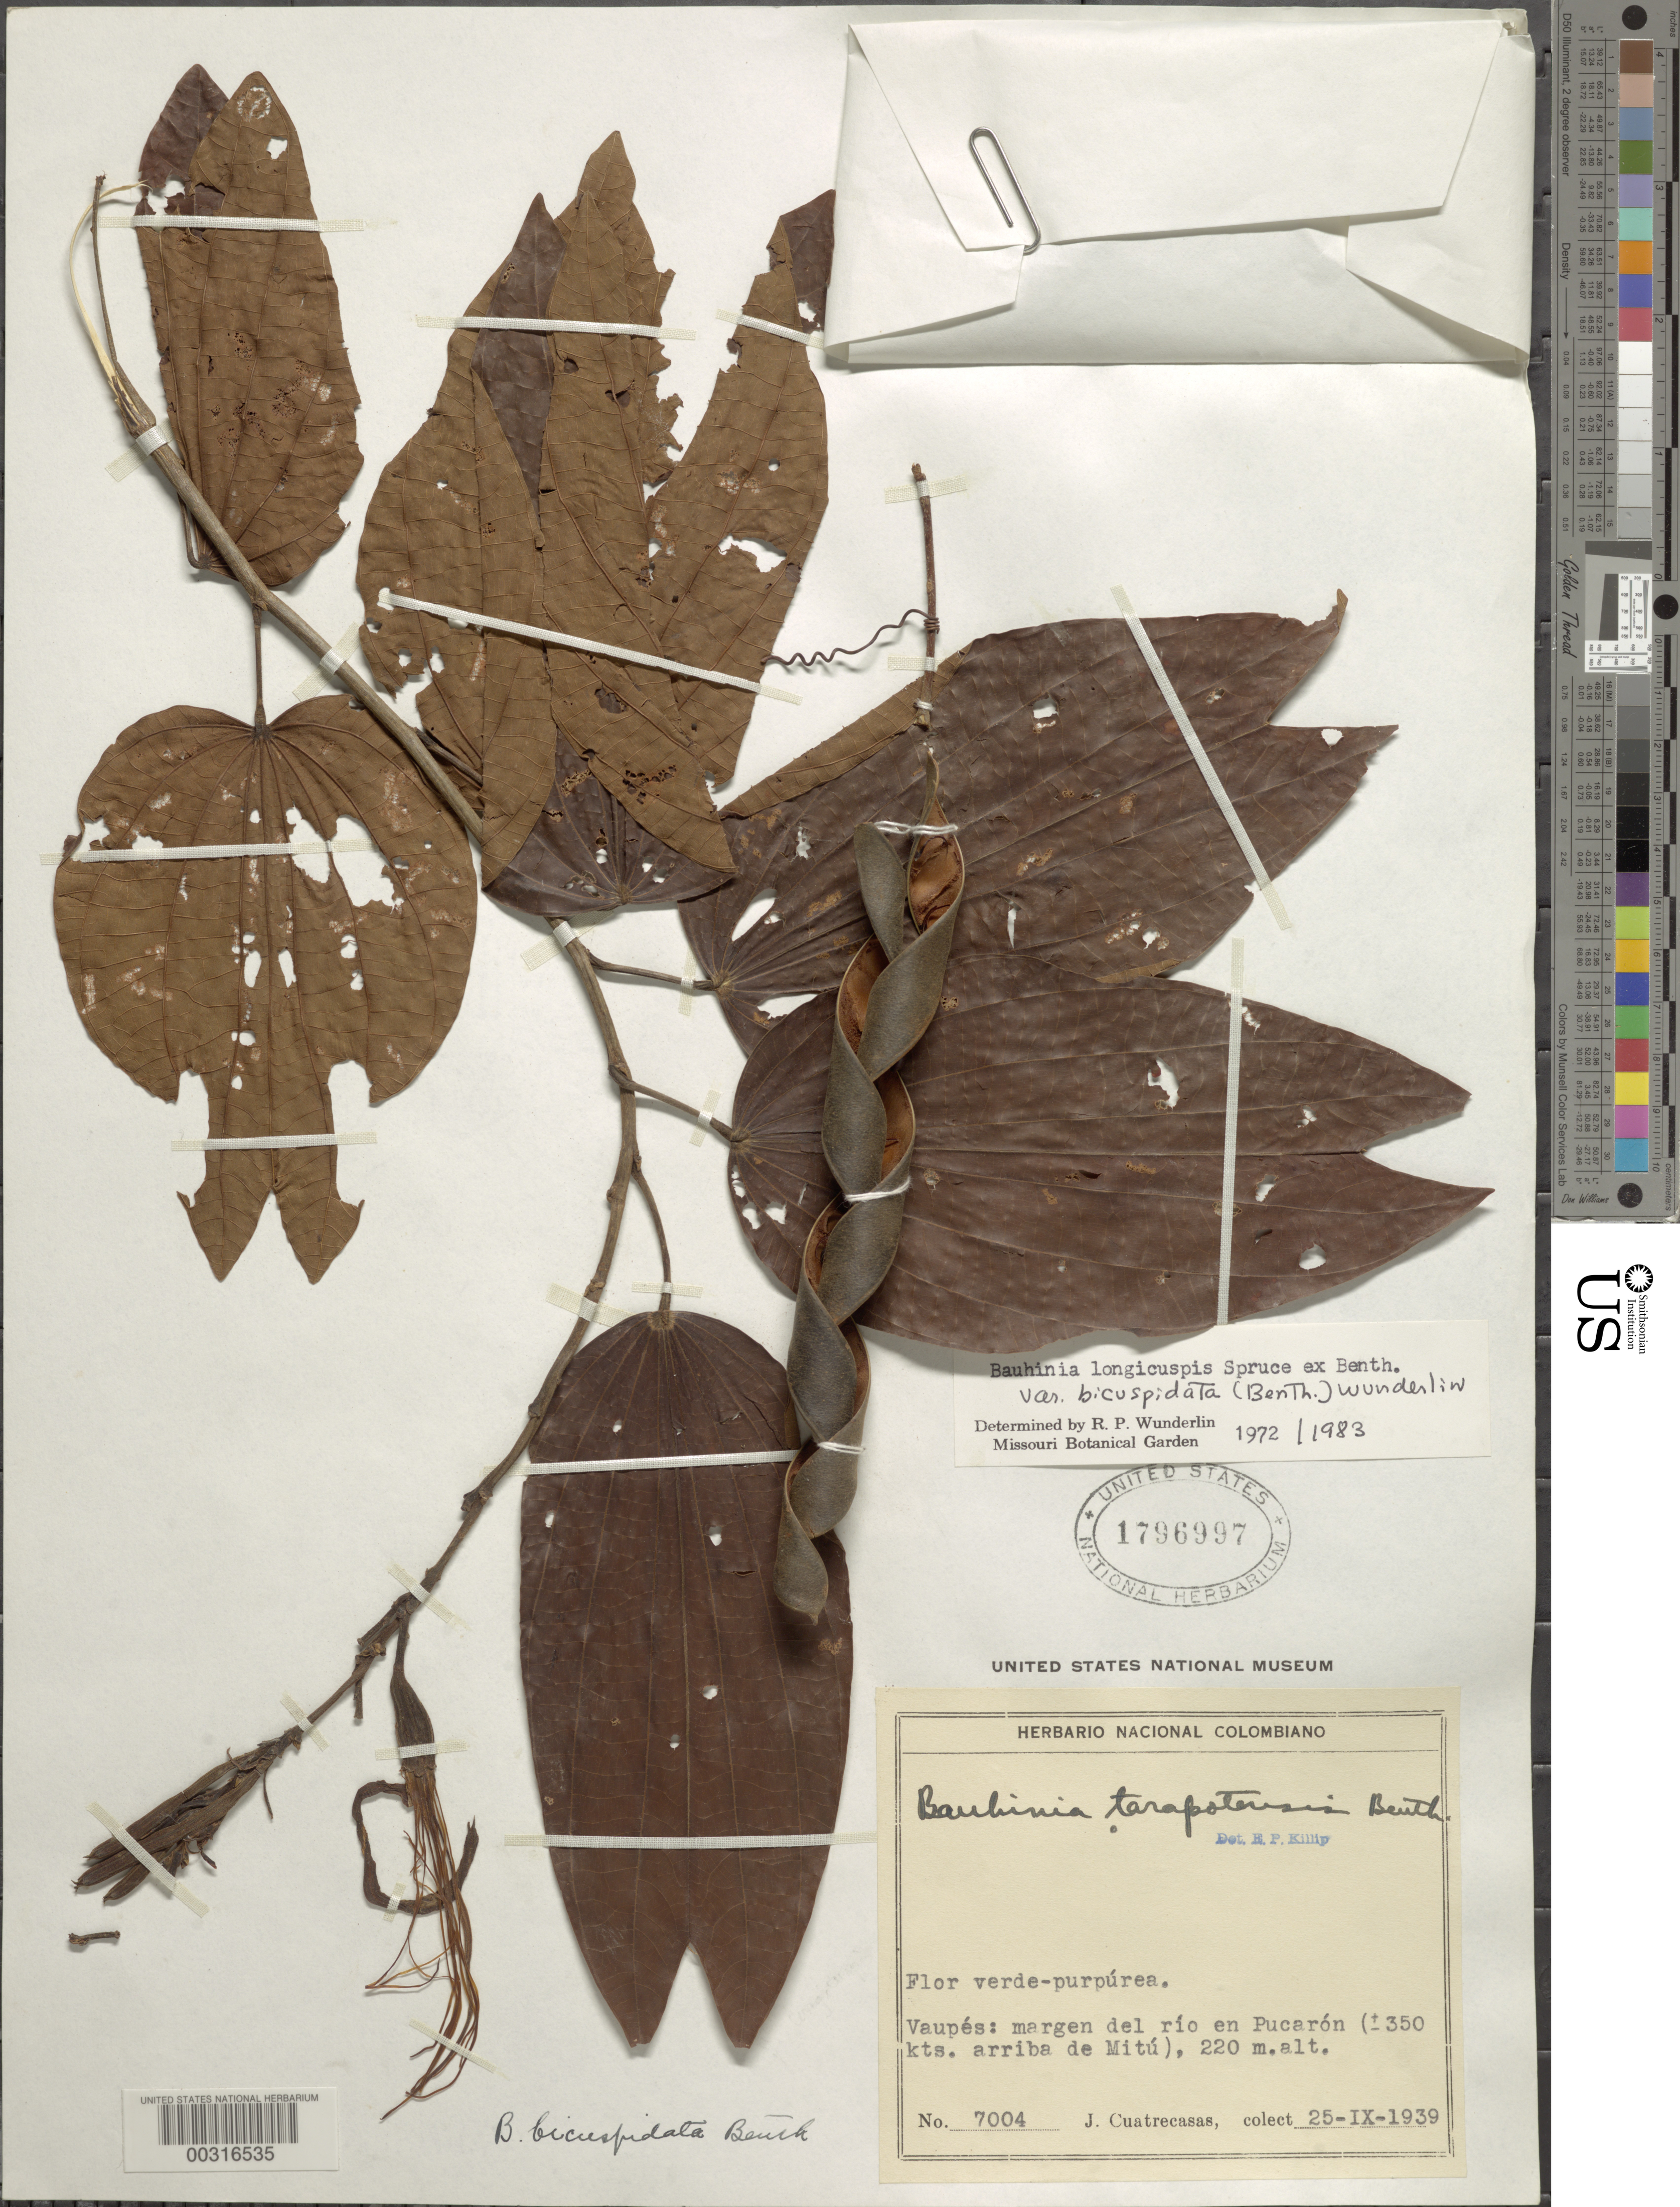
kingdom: Plantae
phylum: Tracheophyta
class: Magnoliopsida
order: Fabales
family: Fabaceae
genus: Bauhinia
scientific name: Bauhinia longicuspis var. bicuspidata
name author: (Benth.) Wunderlin ex G.P. Lewis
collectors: J. Cuatrecasas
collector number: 7004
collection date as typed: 25 Sep 1939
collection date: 1939-09-25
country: Colombia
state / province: Vaupés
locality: River in Pucaron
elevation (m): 220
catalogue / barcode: US 1796997